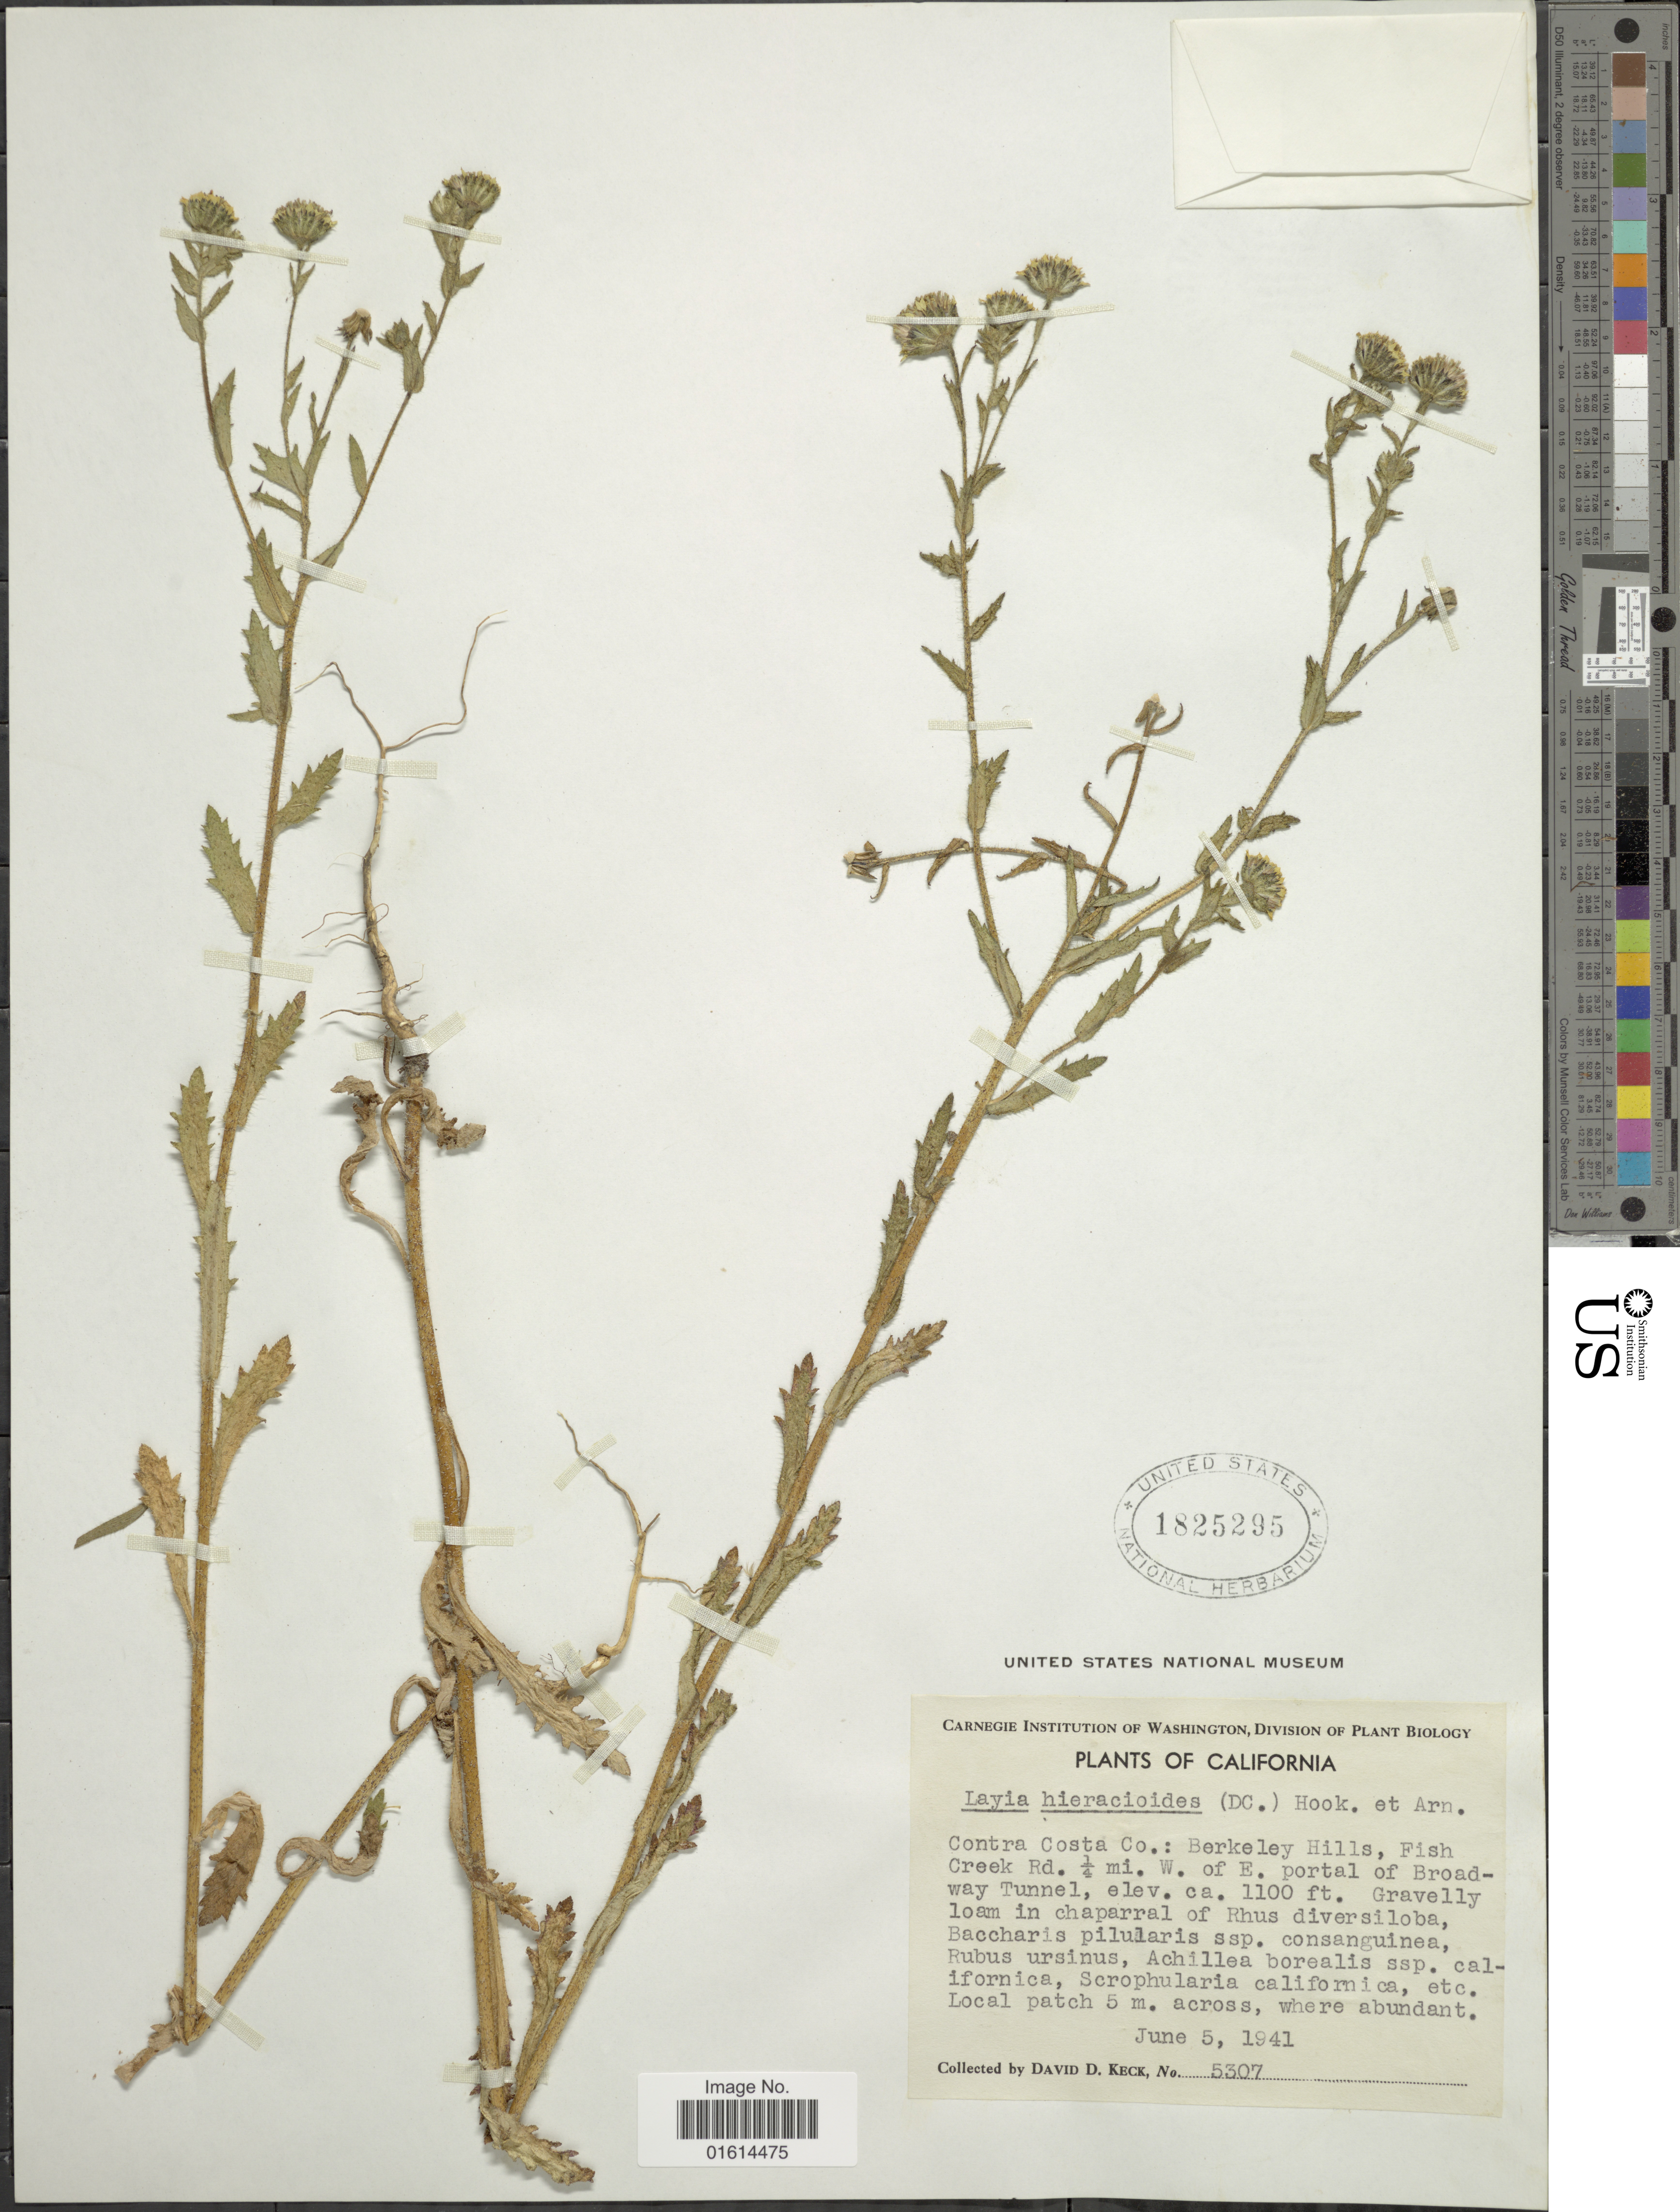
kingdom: Plantae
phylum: Tracheophyta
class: Magnoliopsida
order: Asterales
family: Asteraceae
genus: Layia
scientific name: Layia hieracioides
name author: (Hook. & Arn.) DC.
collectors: D. D. Keck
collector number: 5307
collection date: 1941-06-05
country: United States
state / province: California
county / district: Alameda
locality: Contra Costa Co., Berkeley Hills, Fish Creek Rd. 1/4 mi. W. of E. portal of Broadway Tunnel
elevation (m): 335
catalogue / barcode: US 1825295